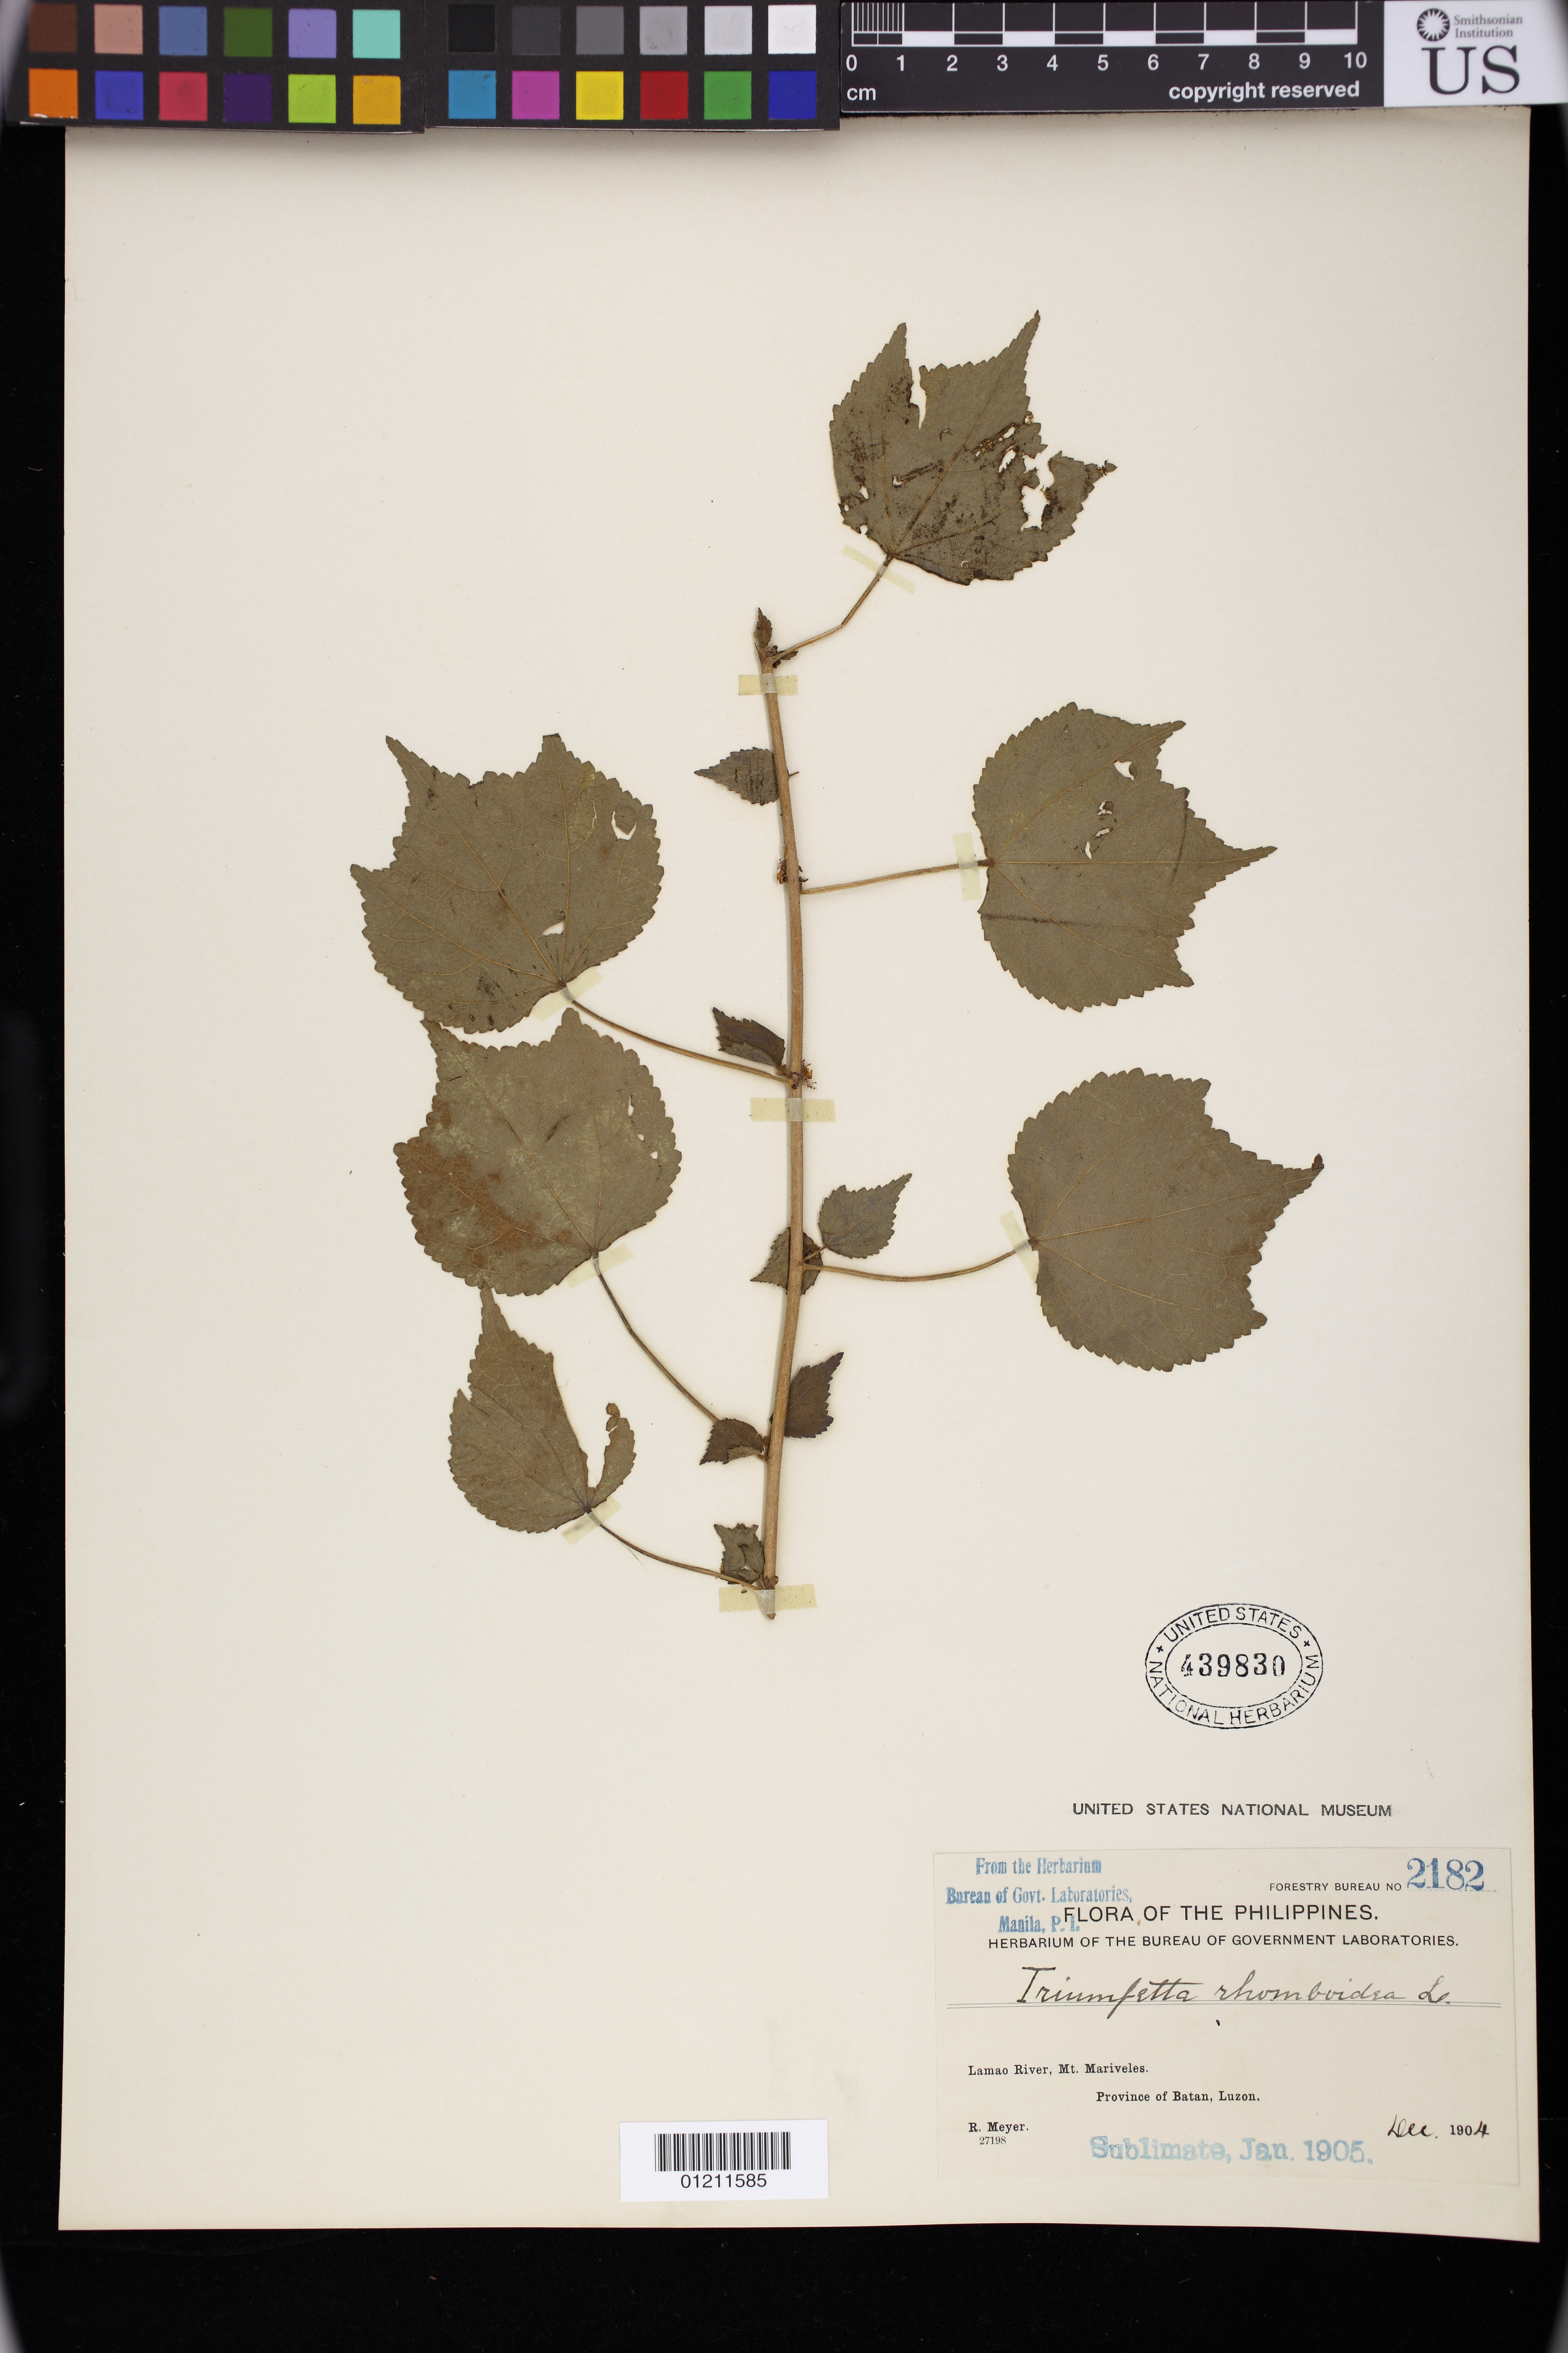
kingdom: Plantae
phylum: Tracheophyta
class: Magnoliopsida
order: Malvales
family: Malvaceae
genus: Triumfetta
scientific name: Triumfetta rhomboidea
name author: Jacq.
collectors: R. Meyer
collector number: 2182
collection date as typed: Dec 1904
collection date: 1904-12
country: Philippines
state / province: Central Luzon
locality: Lamao River, Mt. Mariveles. Province of Batan. Luzon.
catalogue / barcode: US 439830